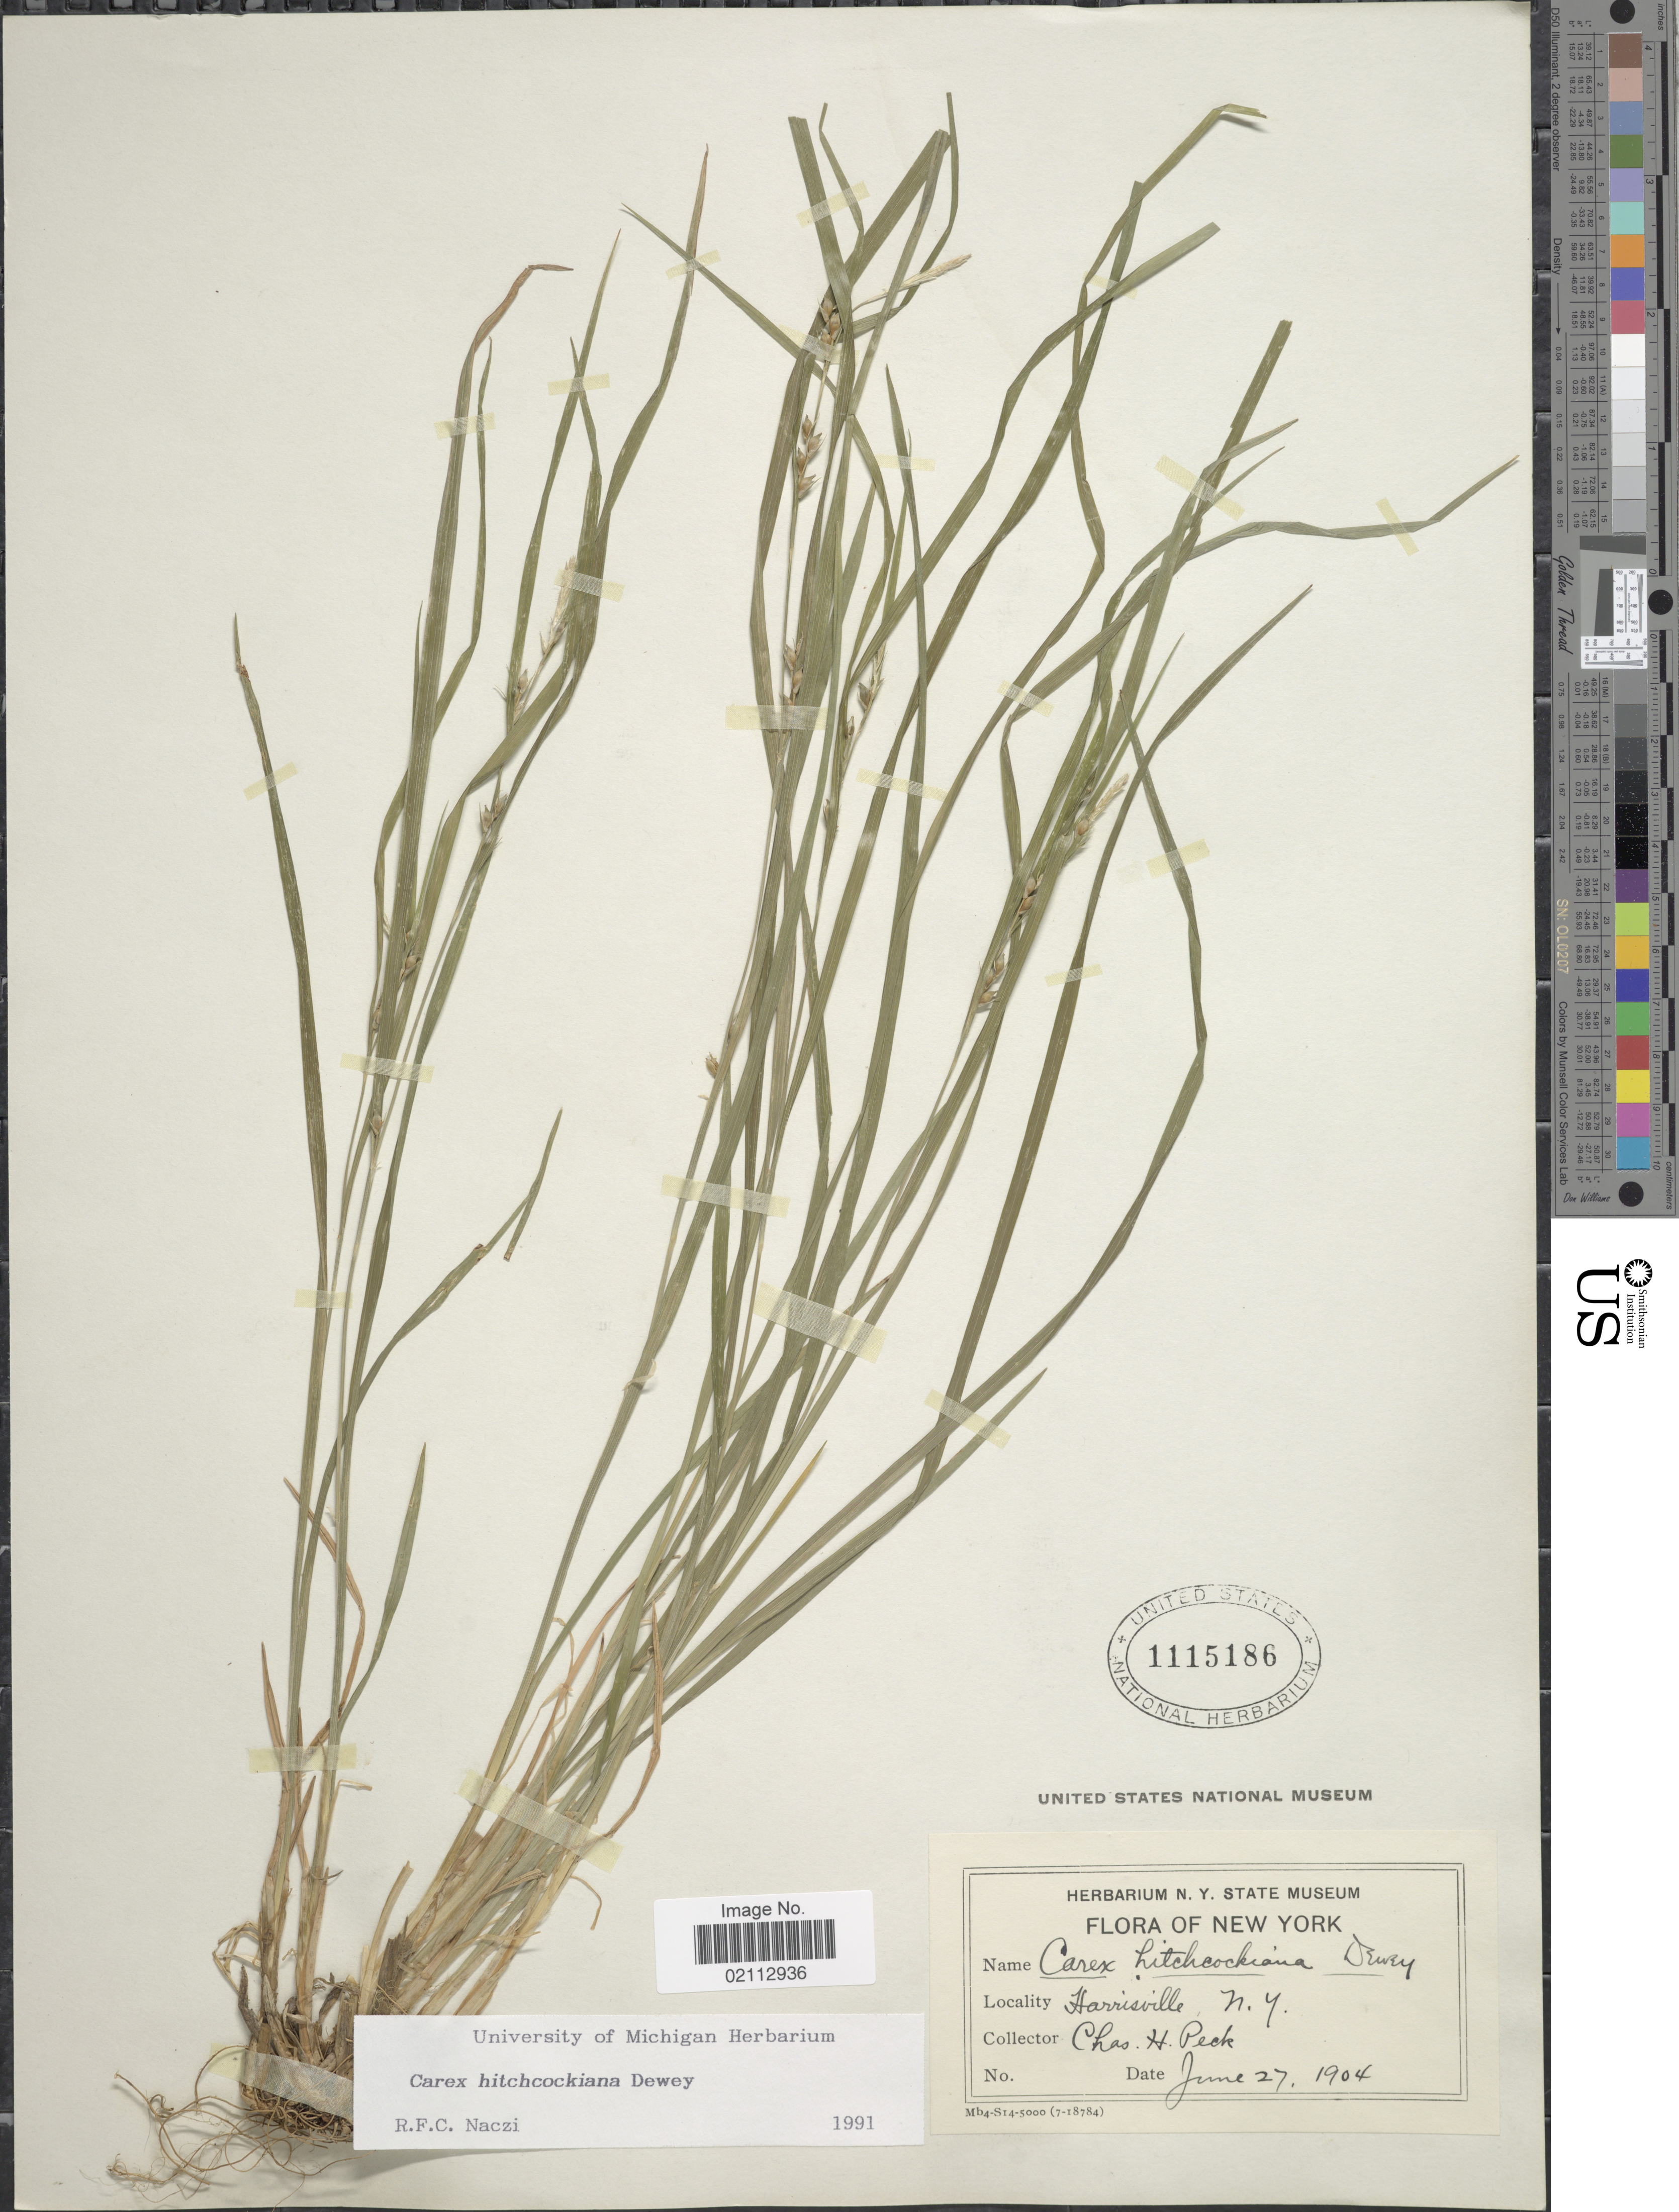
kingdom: Plantae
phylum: Tracheophyta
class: Liliopsida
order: Poales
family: Cyperaceae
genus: Carex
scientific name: Carex hitchcockiana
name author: Dewey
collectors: C. H. Peck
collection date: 1904-06-27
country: United States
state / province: New York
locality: Harrisville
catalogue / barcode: US 1115186